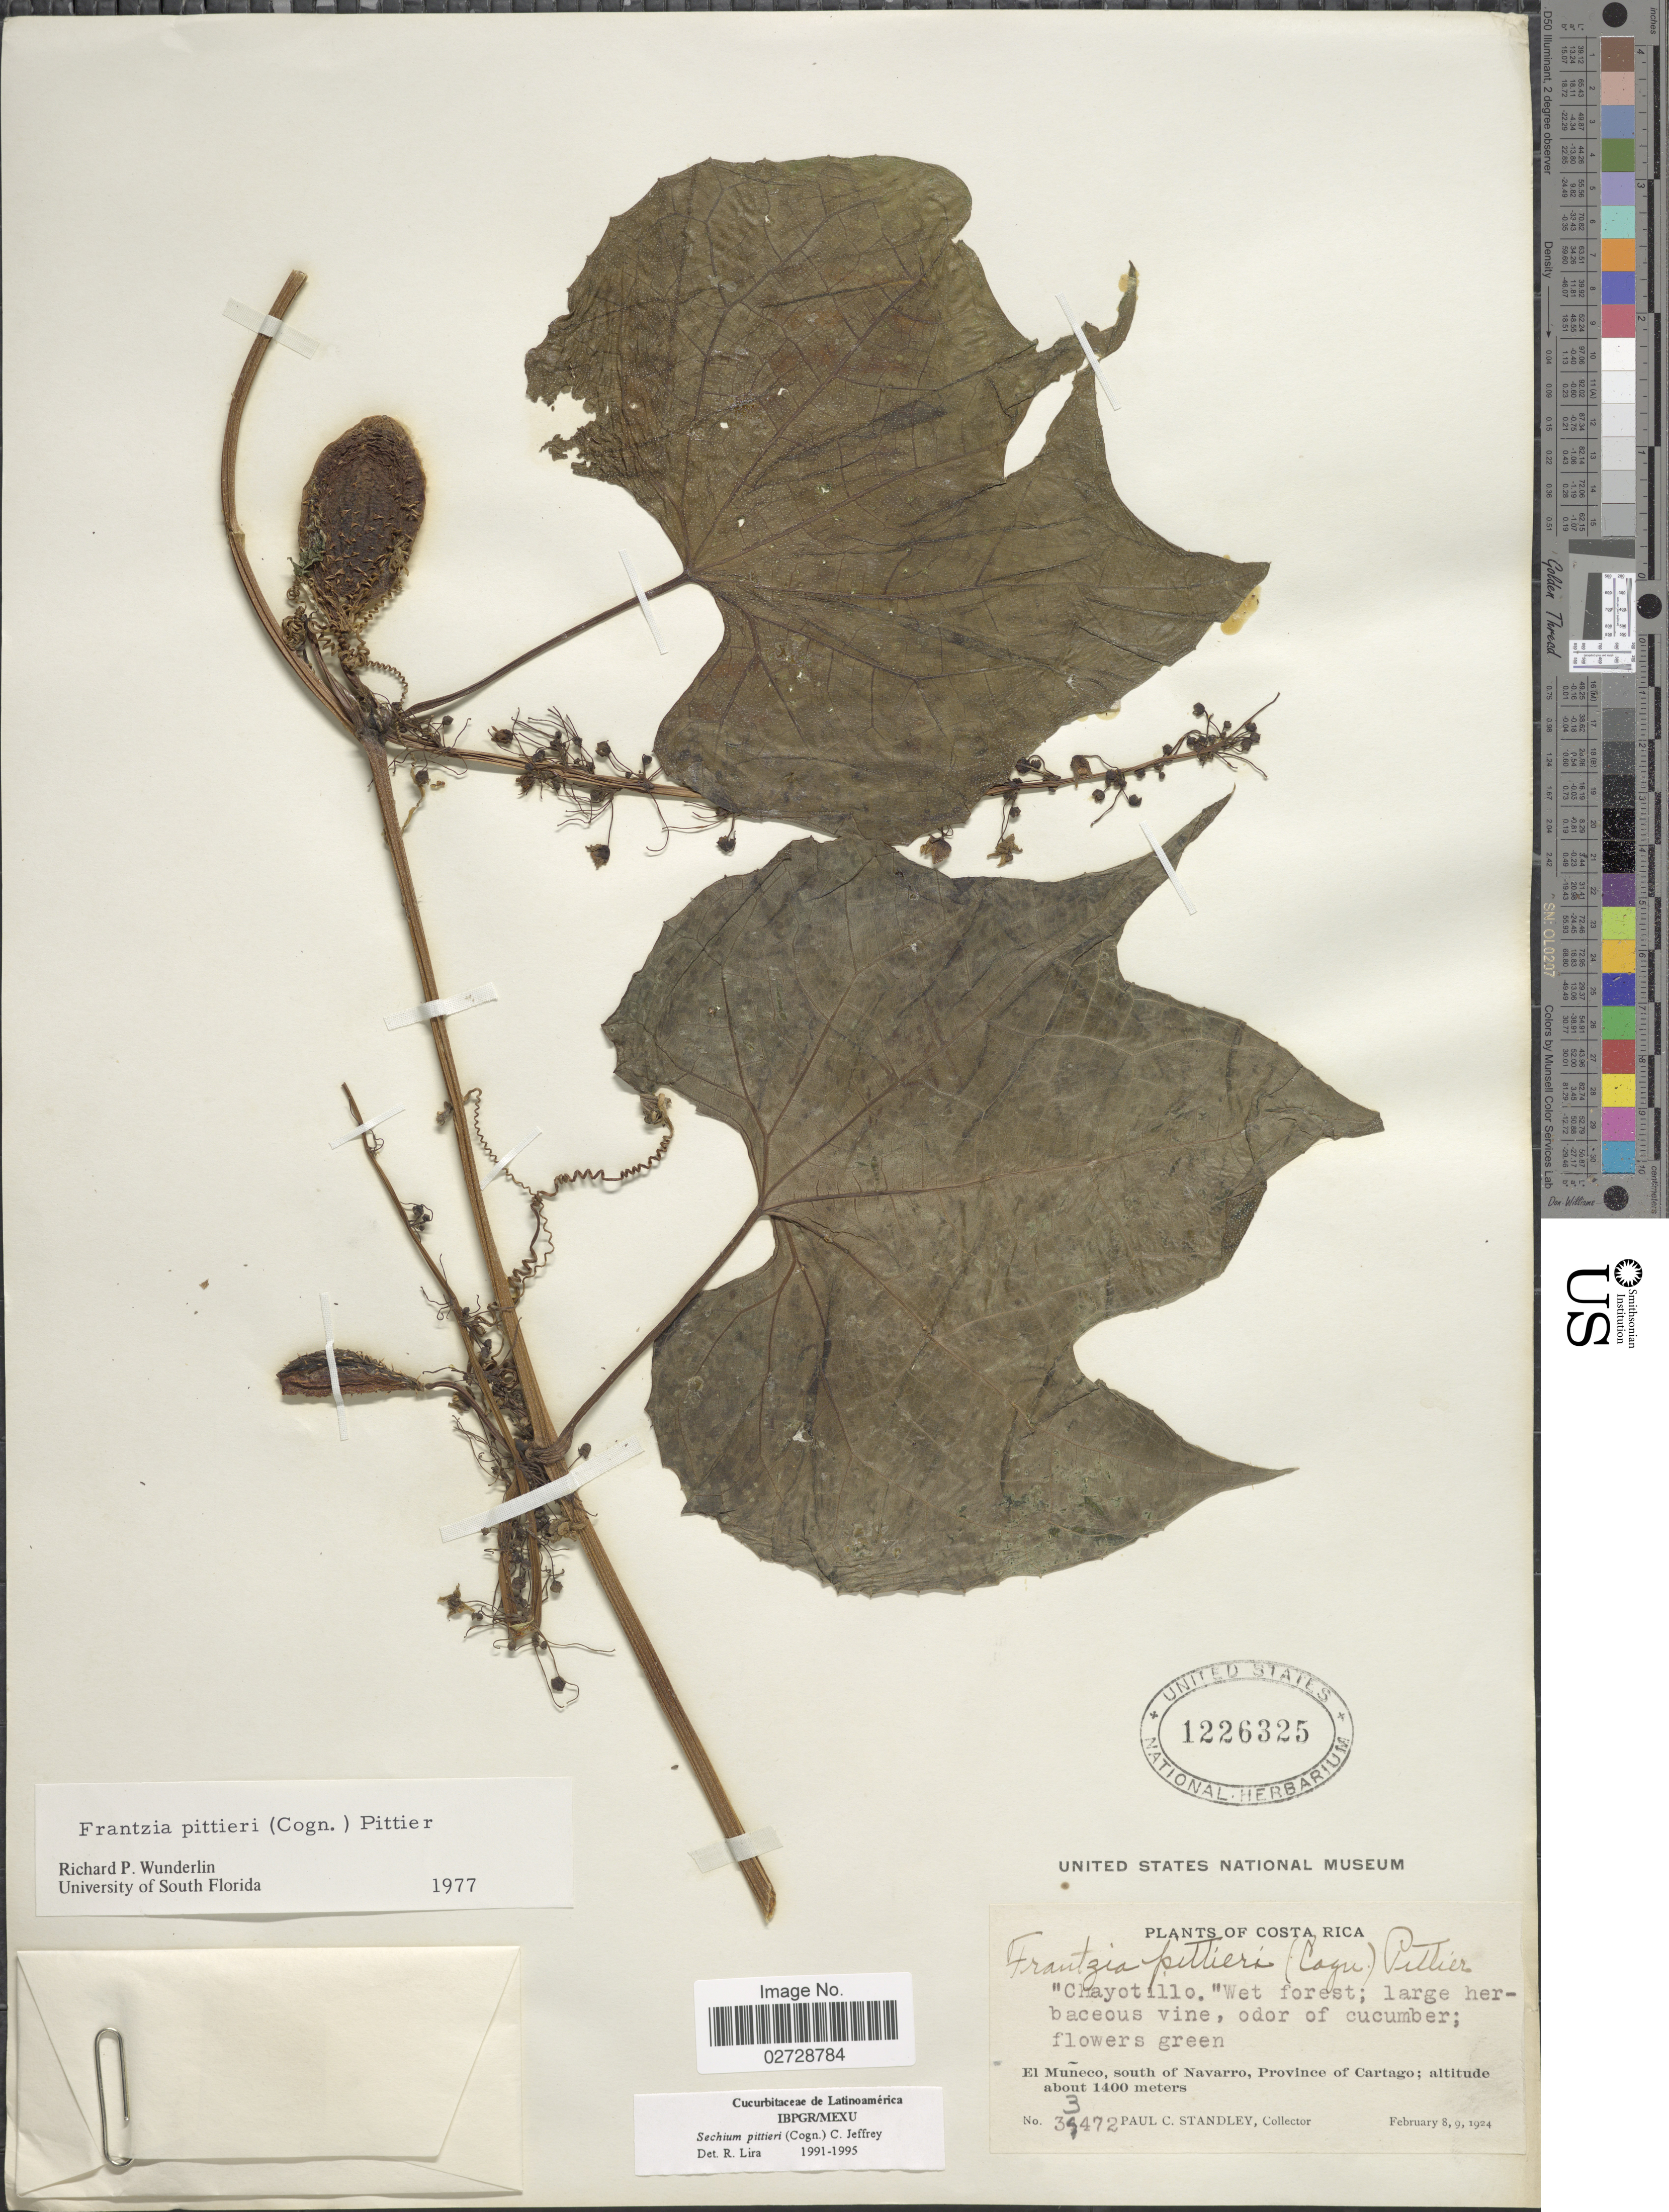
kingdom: Plantae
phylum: Tracheophyta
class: Magnoliopsida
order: Cucurbitales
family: Cucurbitaceae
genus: Sechium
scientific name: Sechium pittieri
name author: (Cogn.) C. Jeffrey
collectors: P. C. Standley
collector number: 33472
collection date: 1924-02-08/1924-02-09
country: Costa Rica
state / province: Cartago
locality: El Muñeco, south of Navarro.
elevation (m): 1400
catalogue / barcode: US 1226325